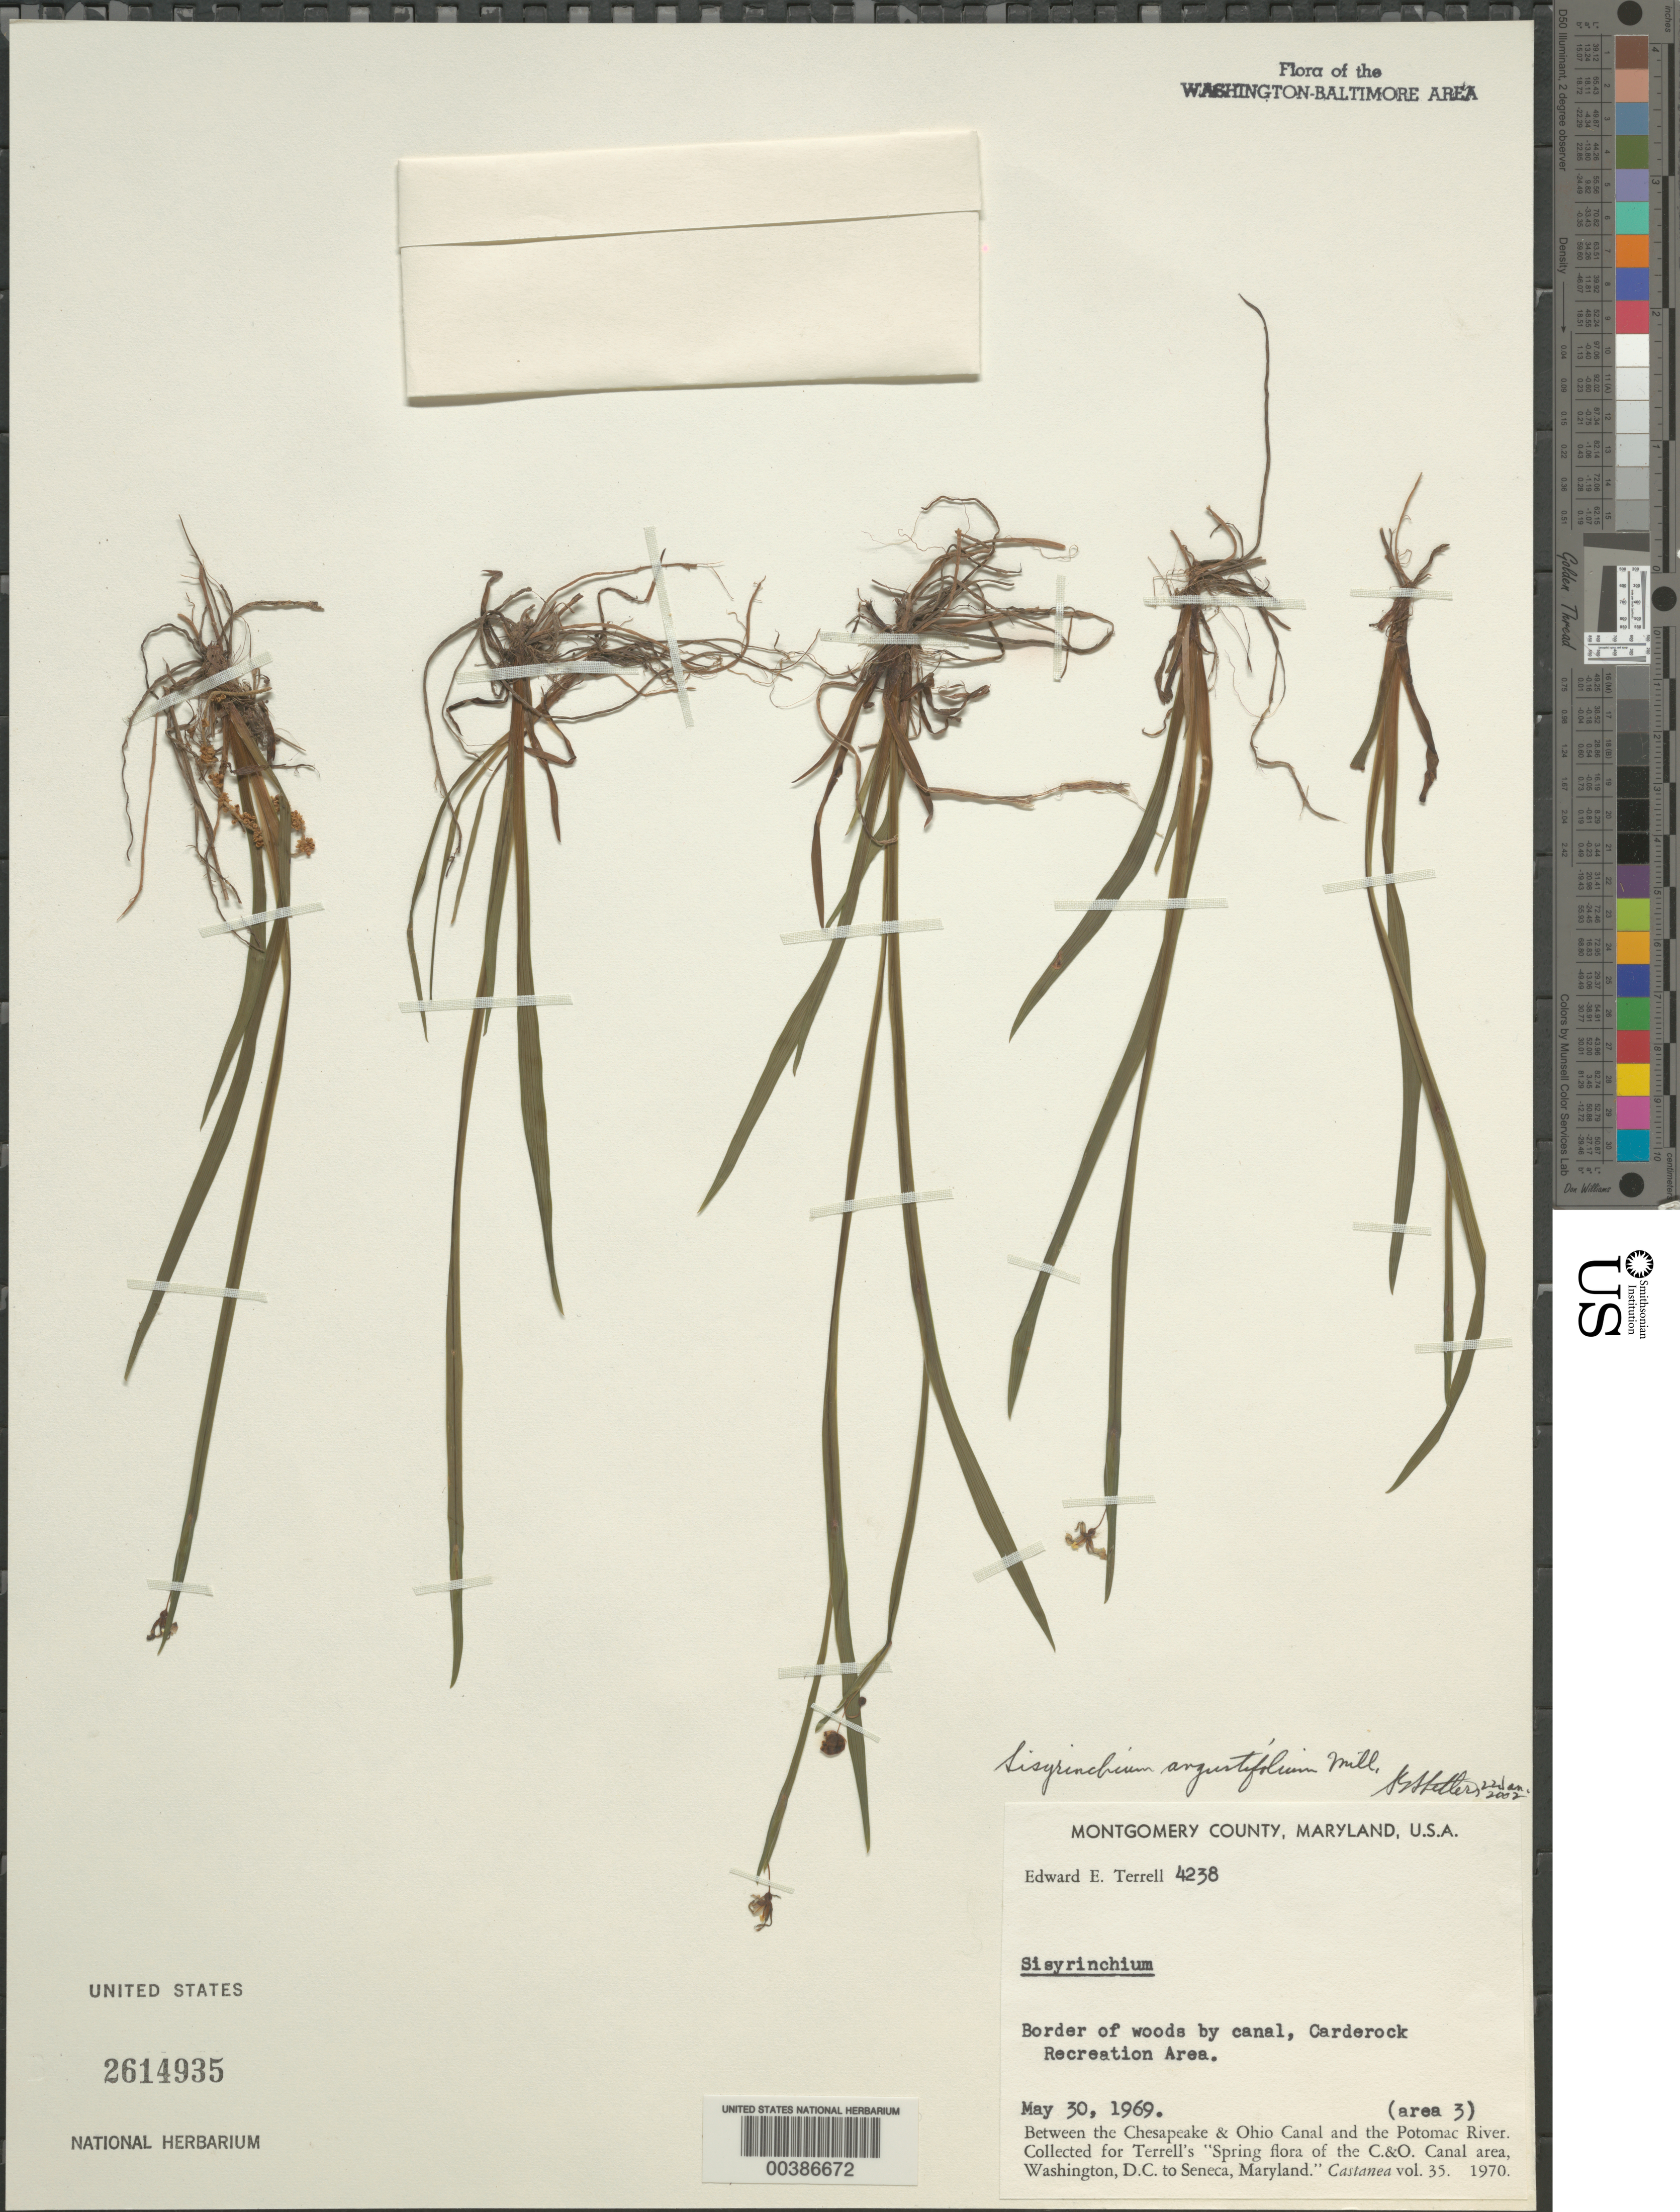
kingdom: Plantae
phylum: Tracheophyta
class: Liliopsida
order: Asparagales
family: Iridaceae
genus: Sisyrinchium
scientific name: Sisyrinchium angustifolium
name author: Mill.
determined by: Shetler, Stanwyn G., (US), NMNH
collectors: E. E. Terrell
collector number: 4238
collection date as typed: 30 May 1969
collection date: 1969-05-30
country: United States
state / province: Maryland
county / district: Montgomery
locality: Carderock Recreation area C. & O. Canal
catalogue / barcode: US 2614935